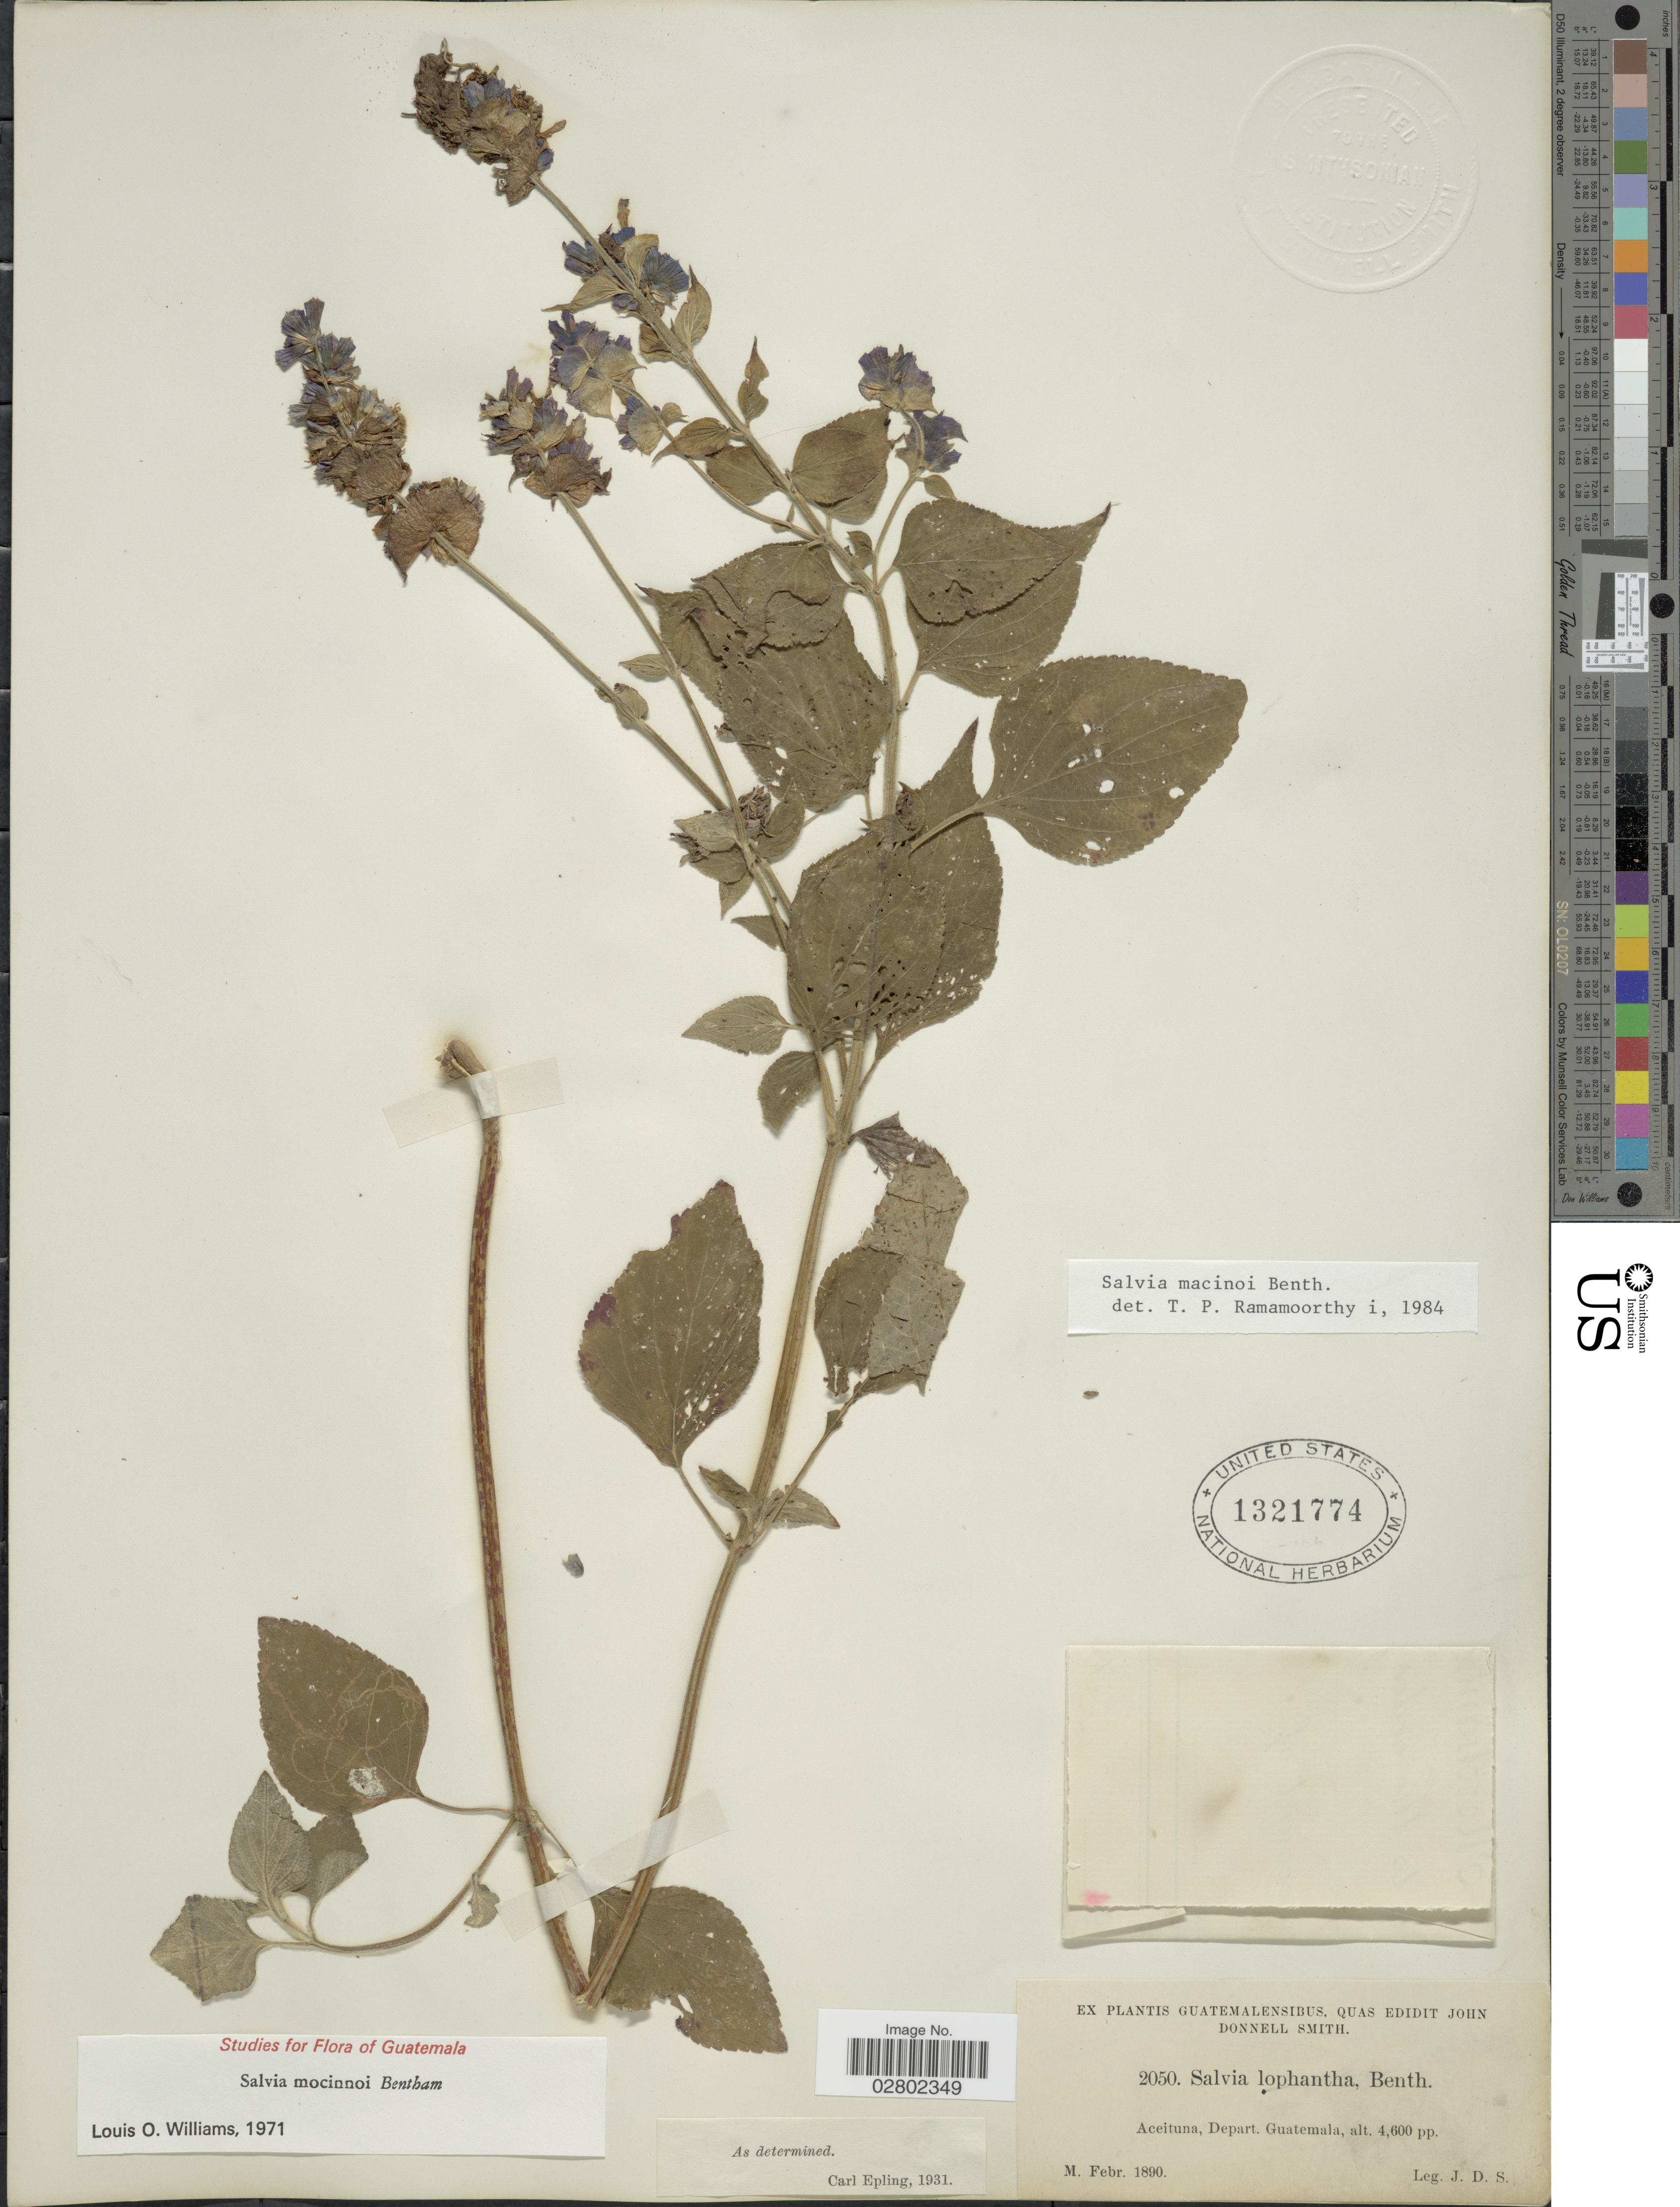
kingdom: Plantae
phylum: Tracheophyta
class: Magnoliopsida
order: Lamiales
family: Lamiaceae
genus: Salvia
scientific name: Salvia mocinoi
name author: Benth.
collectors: J. Donnell Smith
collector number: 2050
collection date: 1890-02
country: Guatemala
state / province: Guatemala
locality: Aceituna, Depart. Guatemala.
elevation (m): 1402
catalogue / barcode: US 1321774